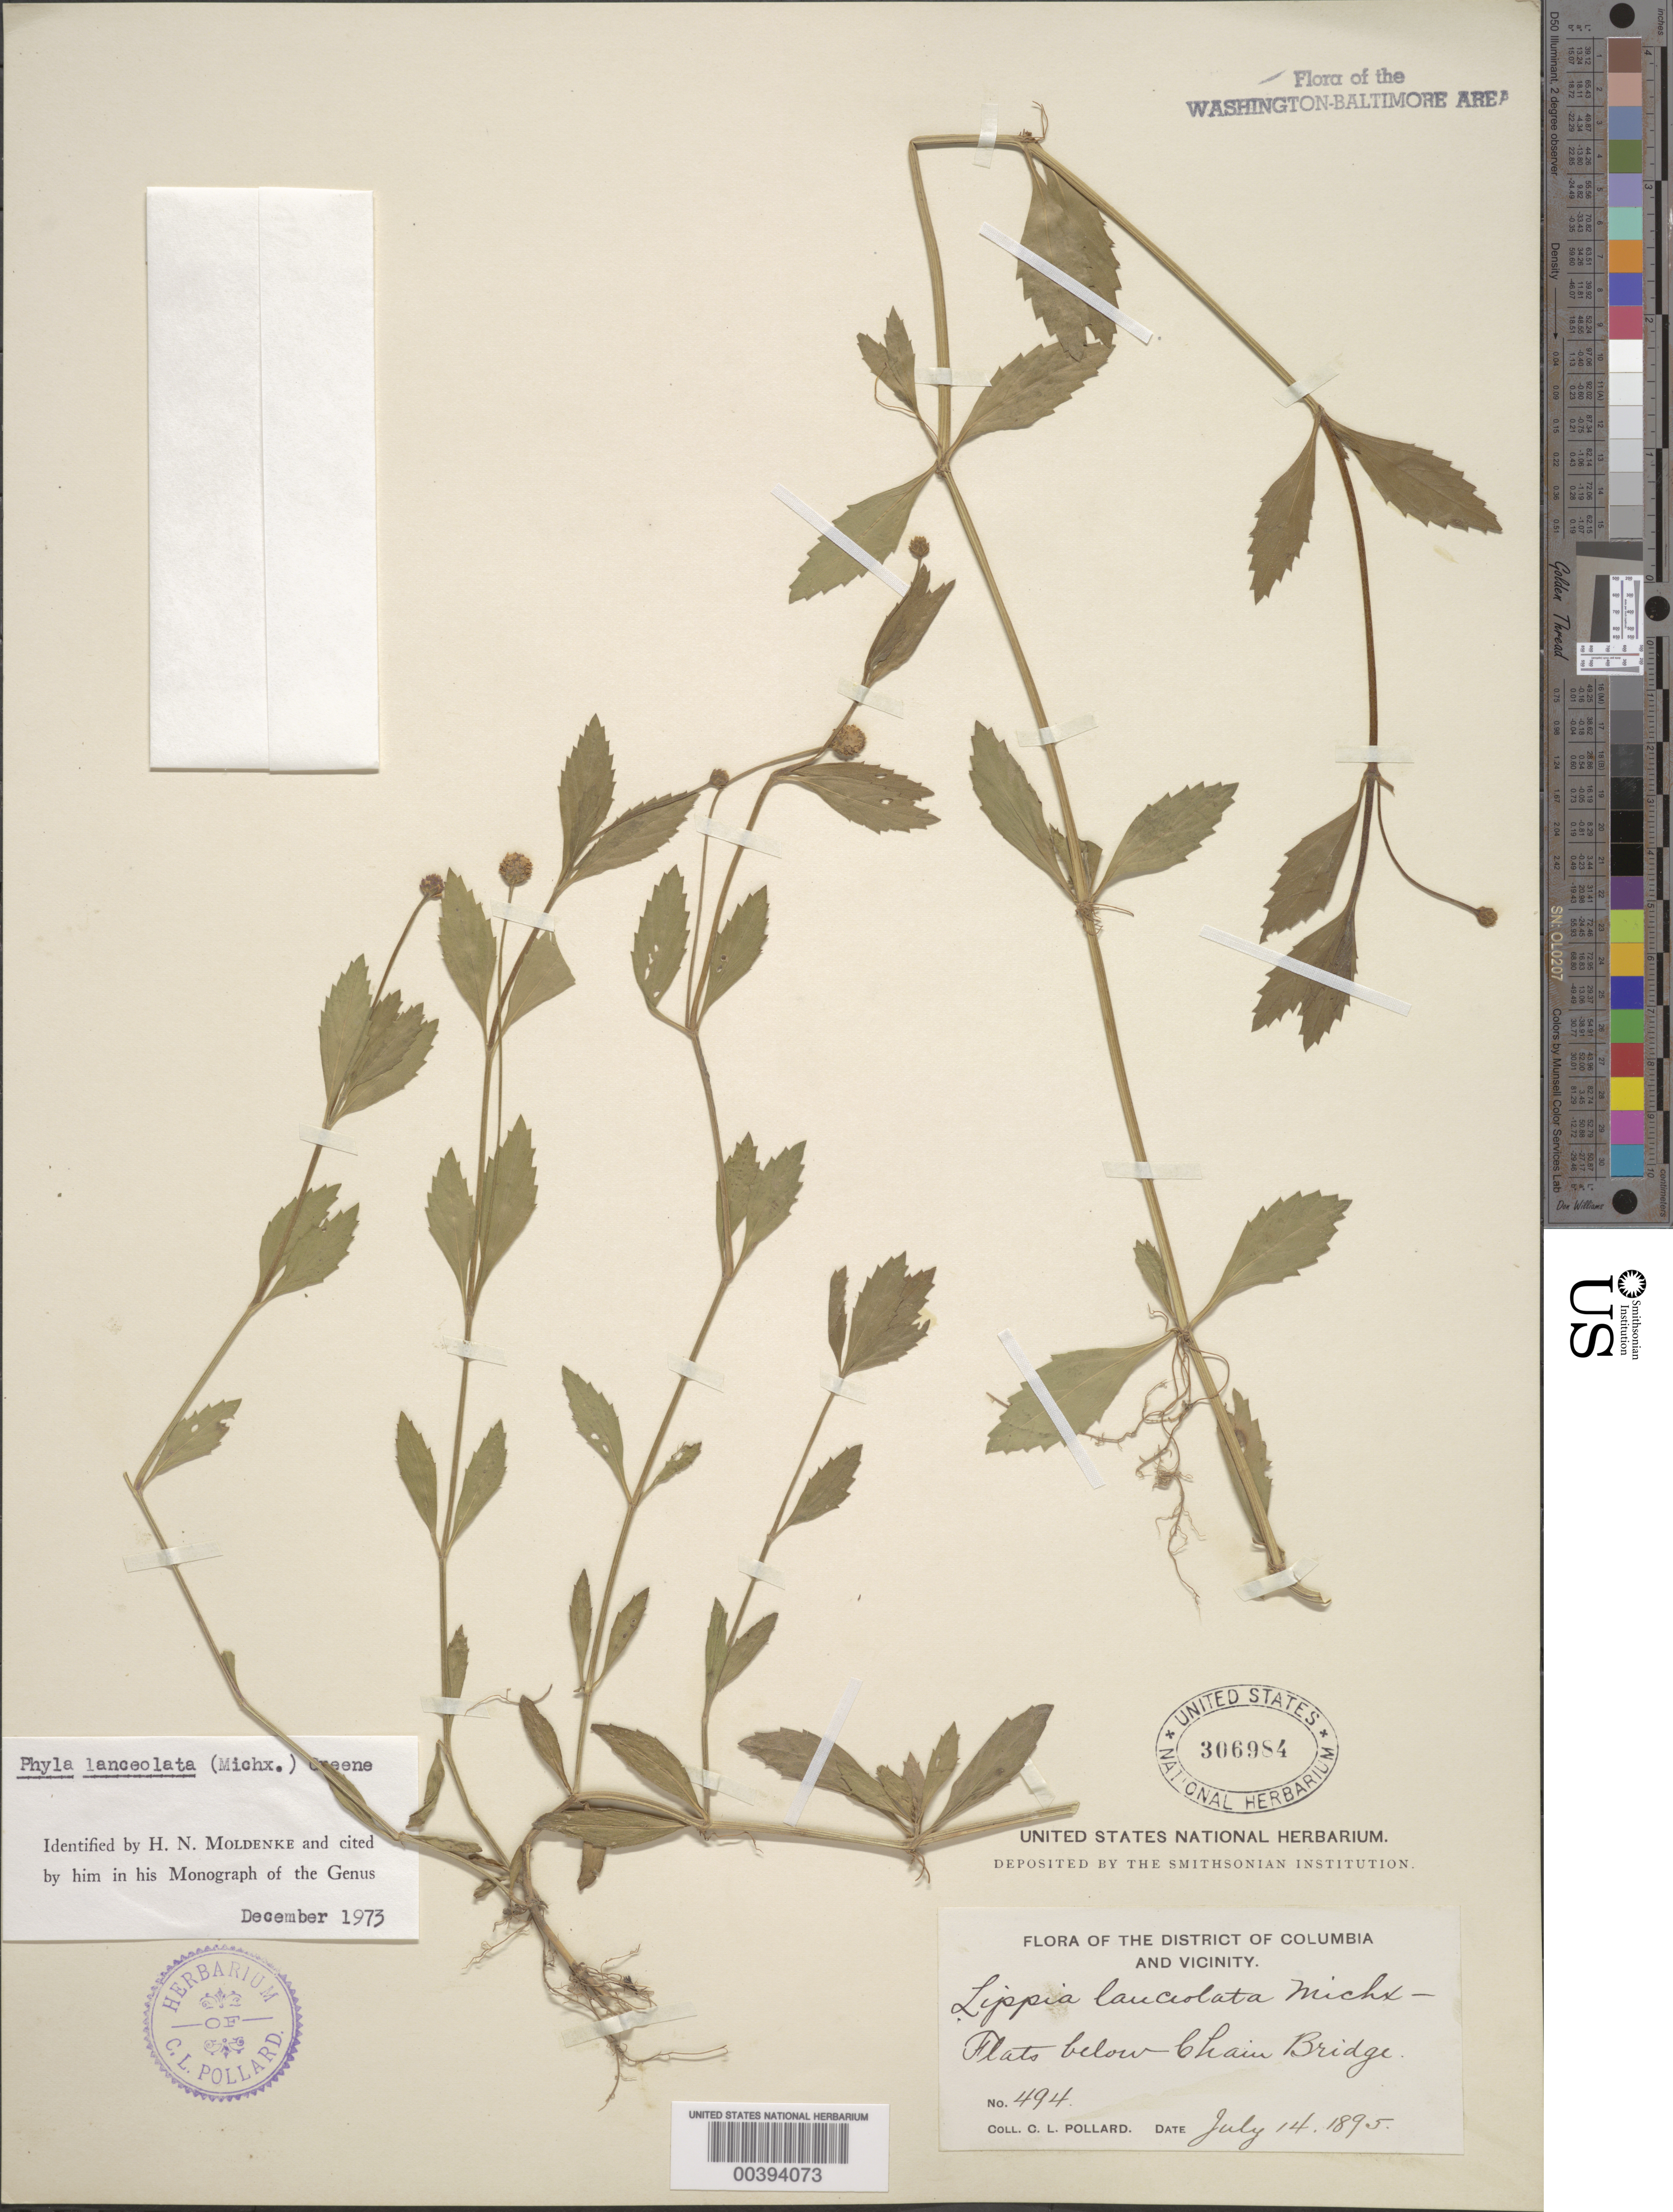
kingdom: Plantae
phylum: Tracheophyta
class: Magnoliopsida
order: Lamiales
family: Verbenaceae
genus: Phyla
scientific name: Phyla lanceolata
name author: (Michx.) Greene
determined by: Moldenke, H. N.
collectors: C. L. Pollard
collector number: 494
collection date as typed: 14 Jul 1895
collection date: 1895-07-14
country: United States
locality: Potomac River Flats, Chain Bridge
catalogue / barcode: US 306984